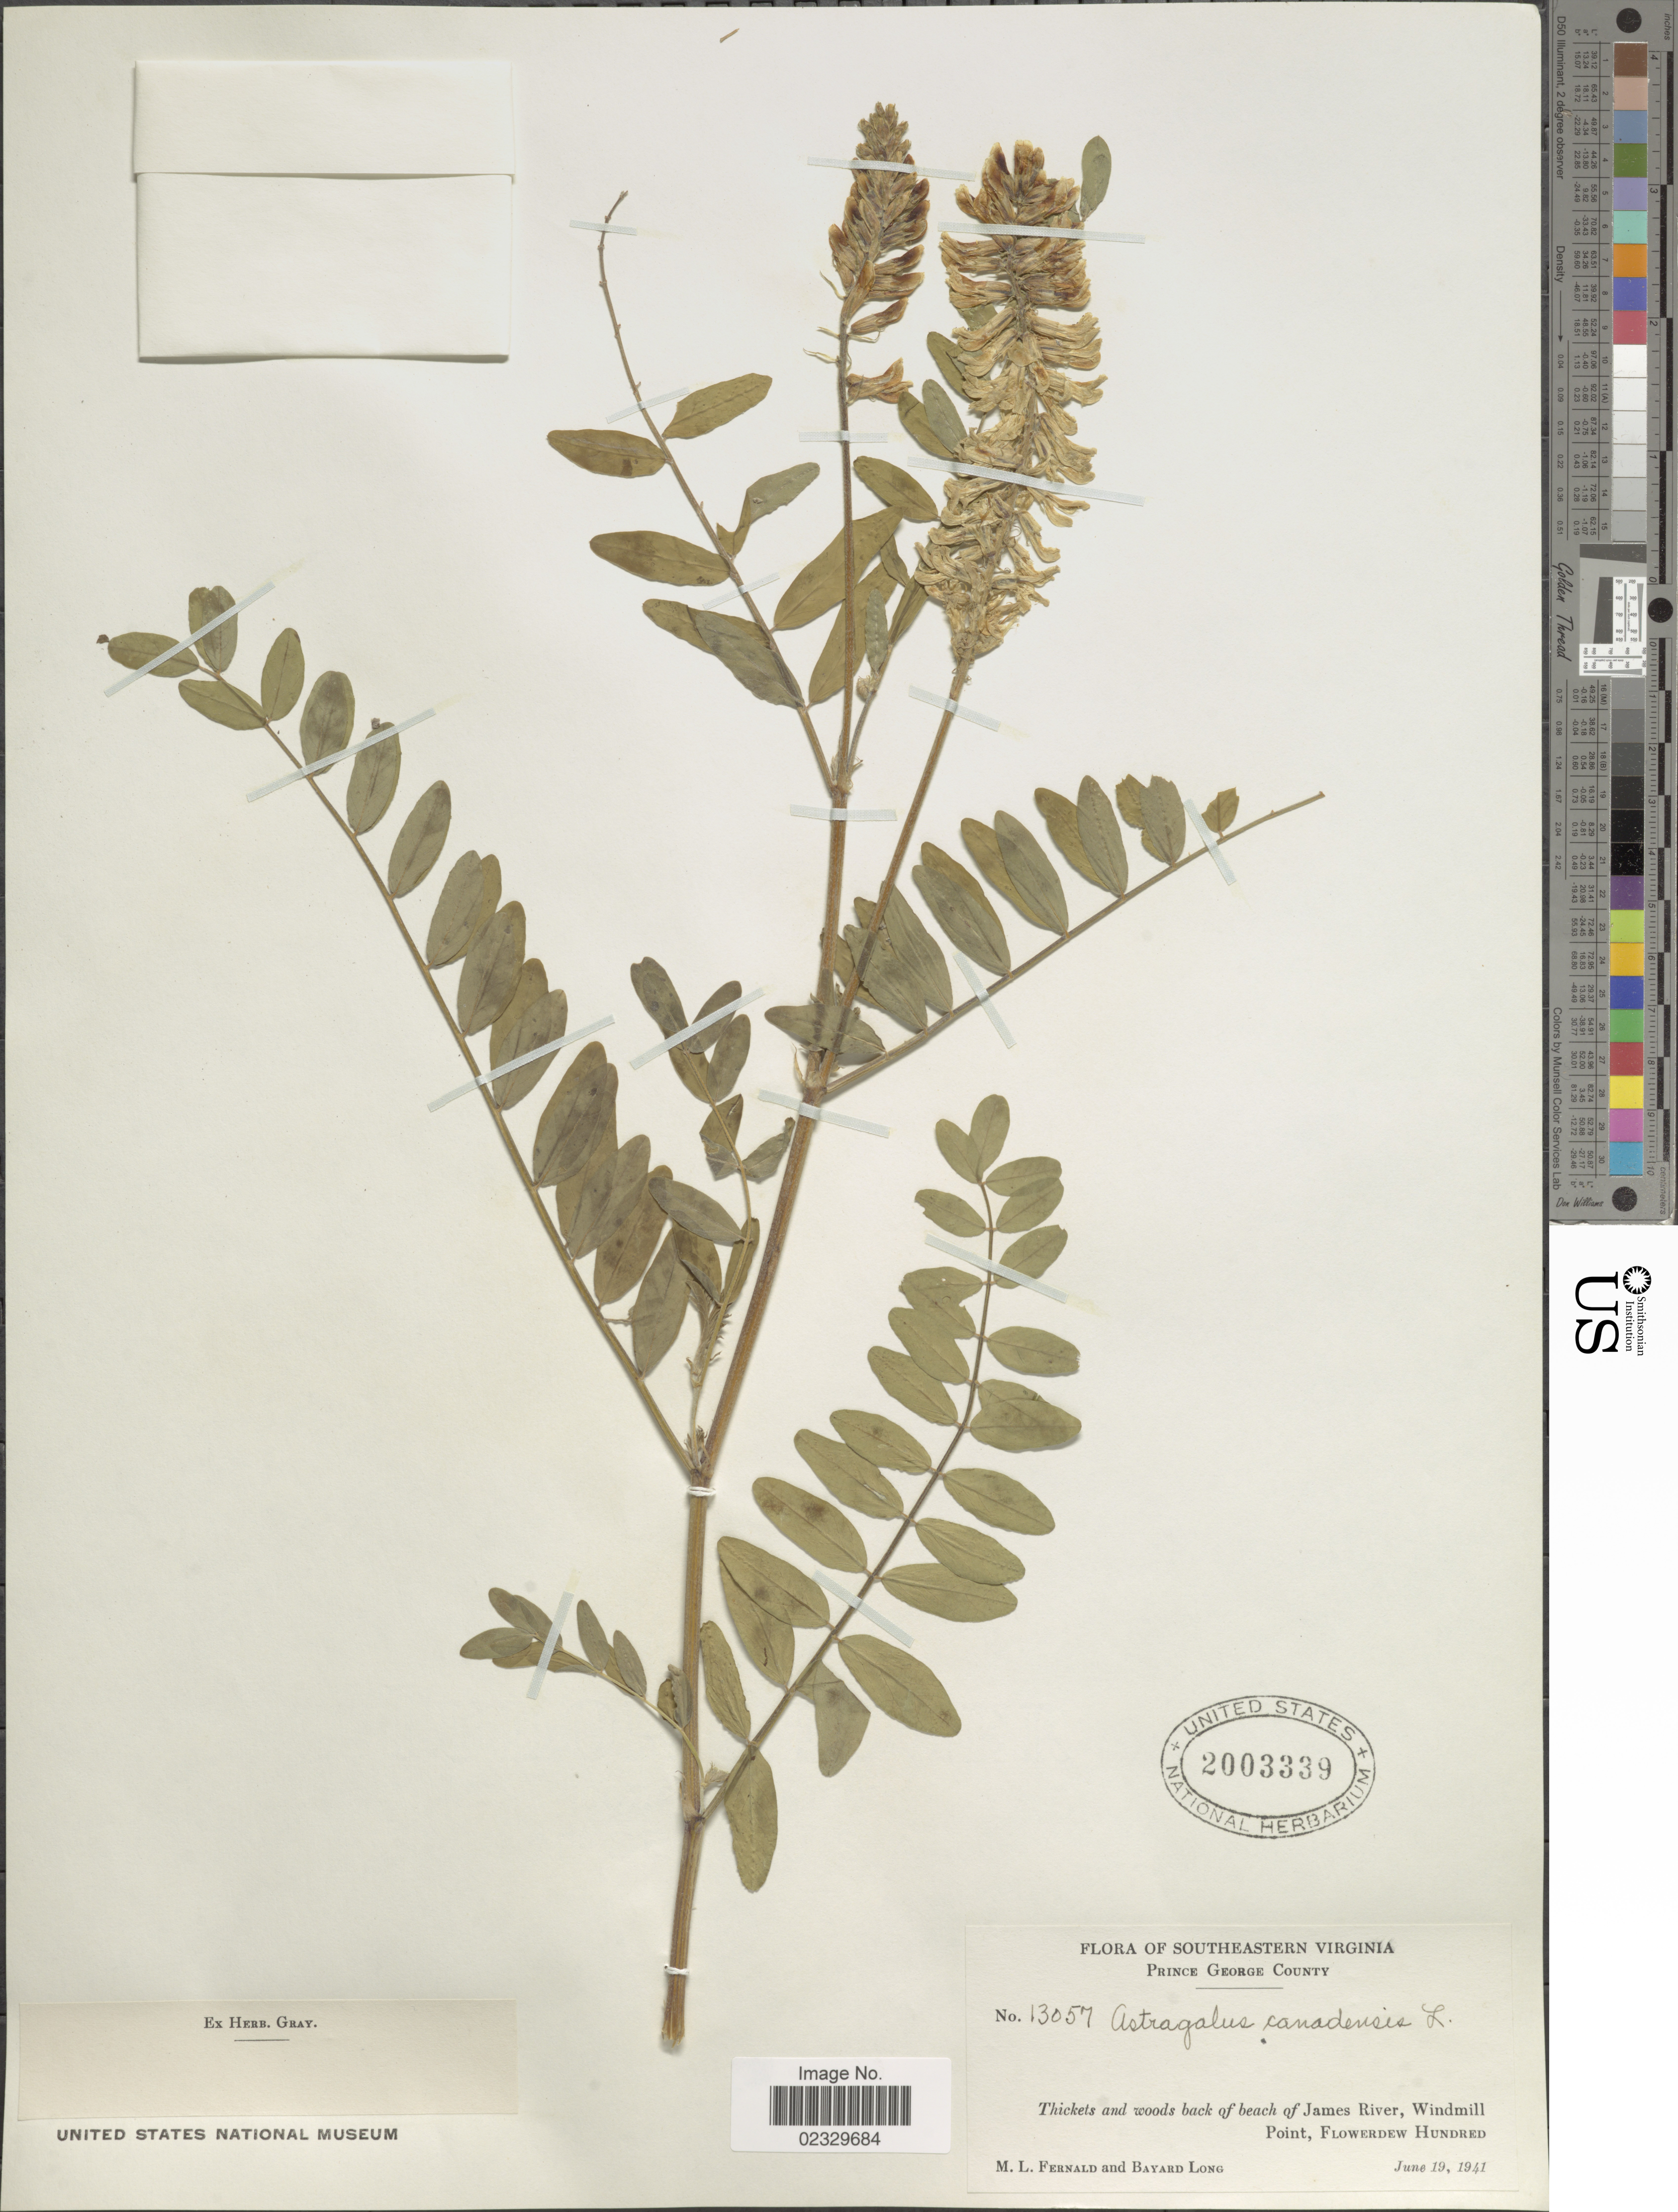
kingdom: Plantae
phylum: Tracheophyta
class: Magnoliopsida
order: Fabales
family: Fabaceae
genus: Astragalus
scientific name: Astragalus canadensis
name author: L.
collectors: M. L. Fernald & B. Long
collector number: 13057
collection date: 1941-06-19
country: United States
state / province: Virginia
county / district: Prince George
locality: Southeastern Virginia, Thickets and woods back of beach James River, Windmill Point, Flowerdew Hundred, Prince George County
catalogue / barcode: US 2003339